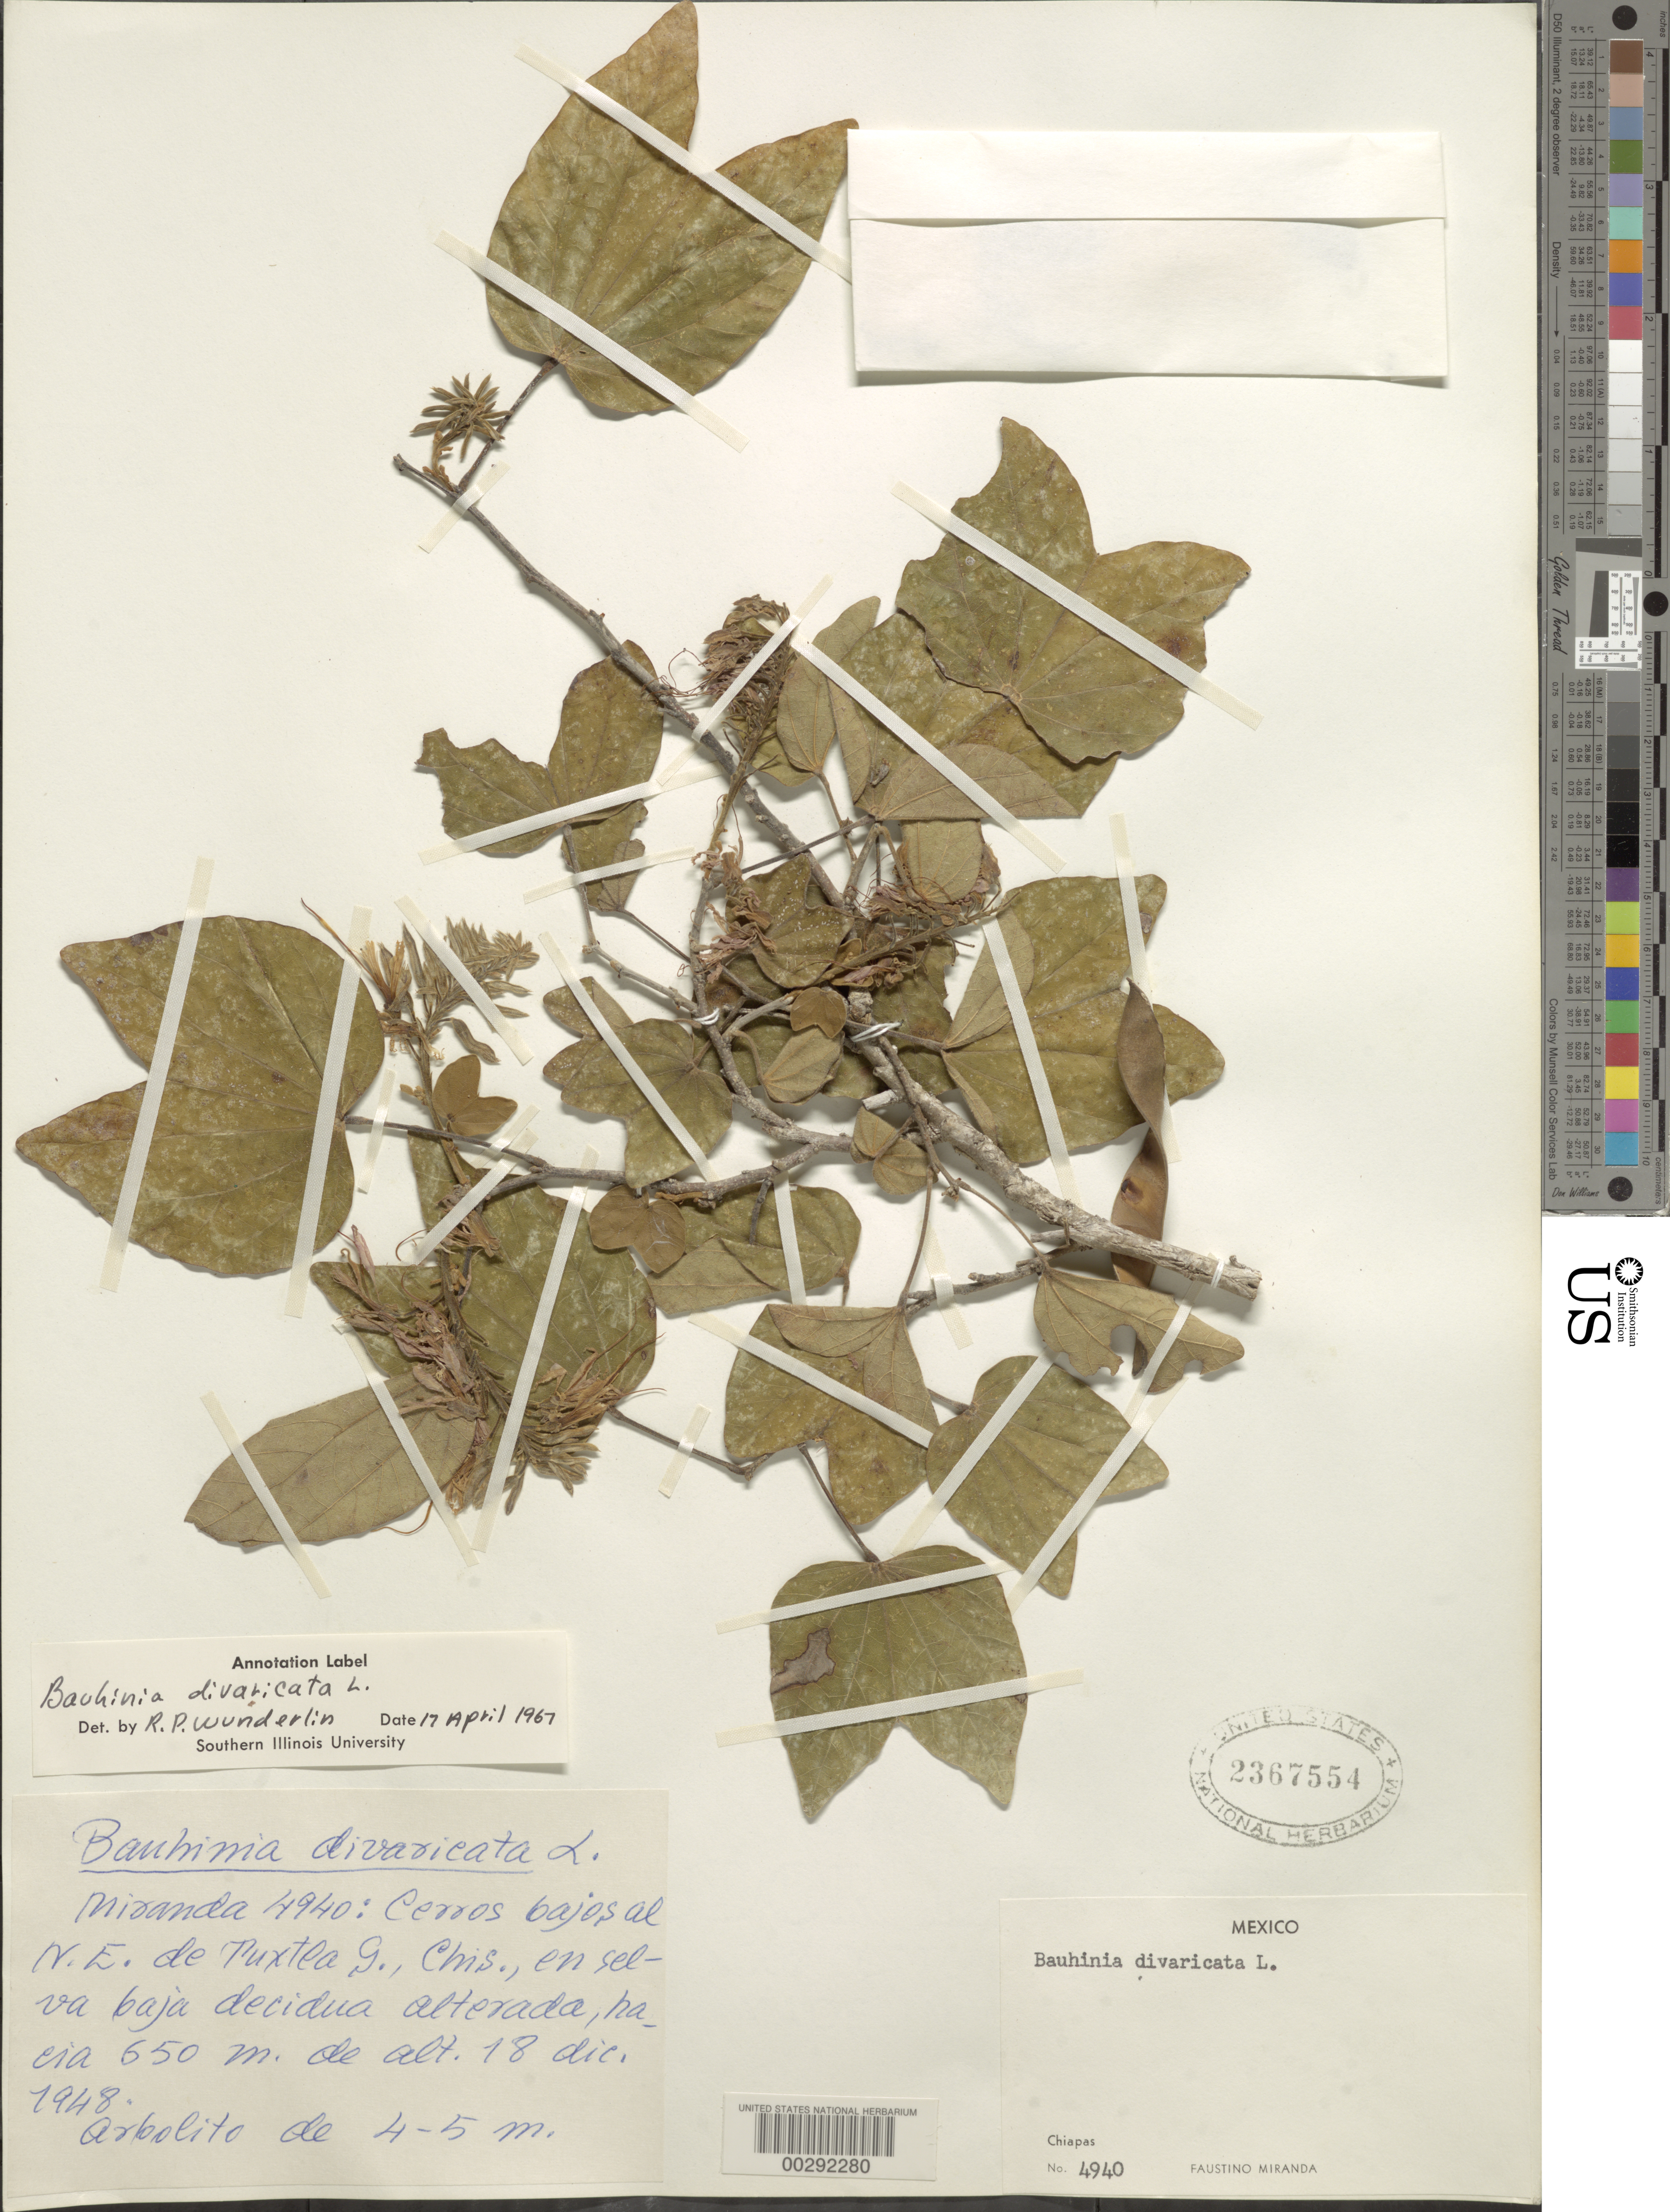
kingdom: Plantae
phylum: Tracheophyta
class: Magnoliopsida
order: Fabales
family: Fabaceae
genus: Bauhinia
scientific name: Bauhinia divaricata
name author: L.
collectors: F. Miranda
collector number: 4940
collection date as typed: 18 Dec 1948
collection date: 1948-12-18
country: Mexico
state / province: Chiapas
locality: Cerros Bajos, NE of Tuxtla G.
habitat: Disturbed low deciduous forest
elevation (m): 650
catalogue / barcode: US 2367554